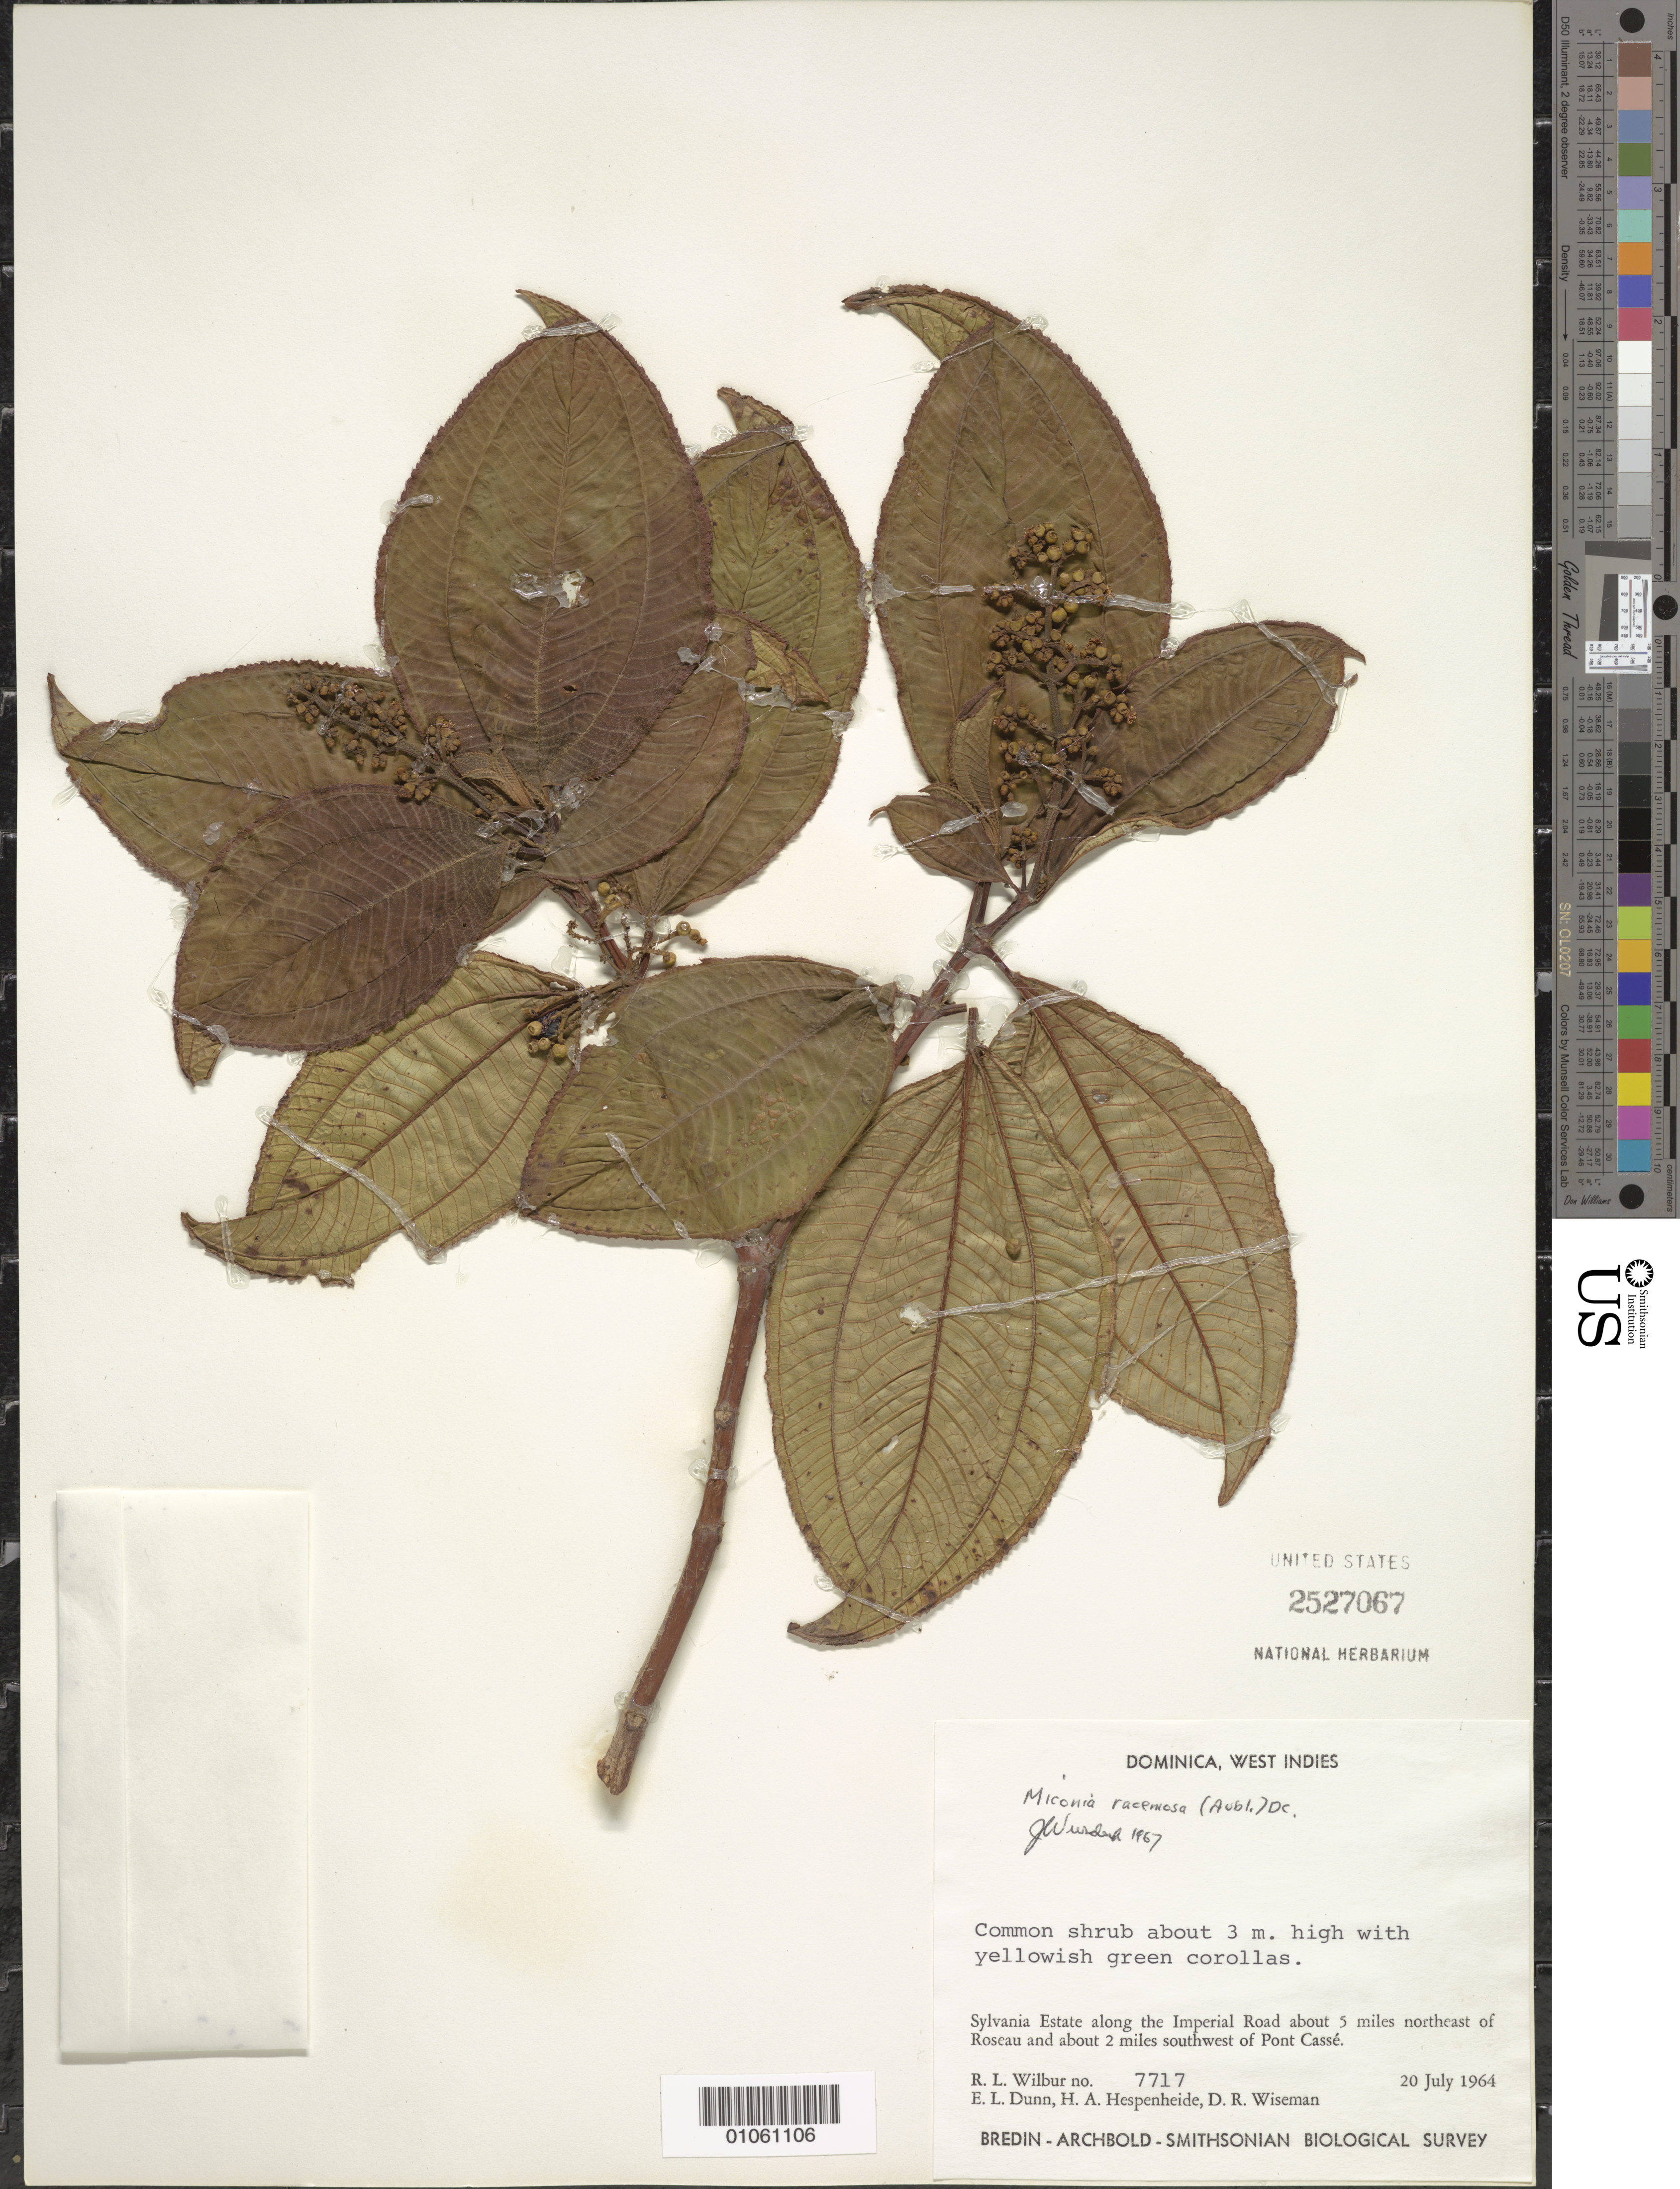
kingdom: Plantae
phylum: Tracheophyta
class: Magnoliopsida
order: Myrtales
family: Melastomataceae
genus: Miconia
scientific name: Miconia racemosa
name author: (Aubl.) DC.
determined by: Wurdack, John J., (US), US (UNITED STATES)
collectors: R. L. Wilbur, E. Dunn, H. A. Hespenheide & D. R. Wiseman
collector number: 7717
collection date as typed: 20 Jul 1964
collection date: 1964-07-20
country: Dominica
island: Dominica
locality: Sylvania Estate along Imperial Road, about 5 miles NE of Roseau and about 2 miles SW of Pont Cassé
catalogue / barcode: US 2527067